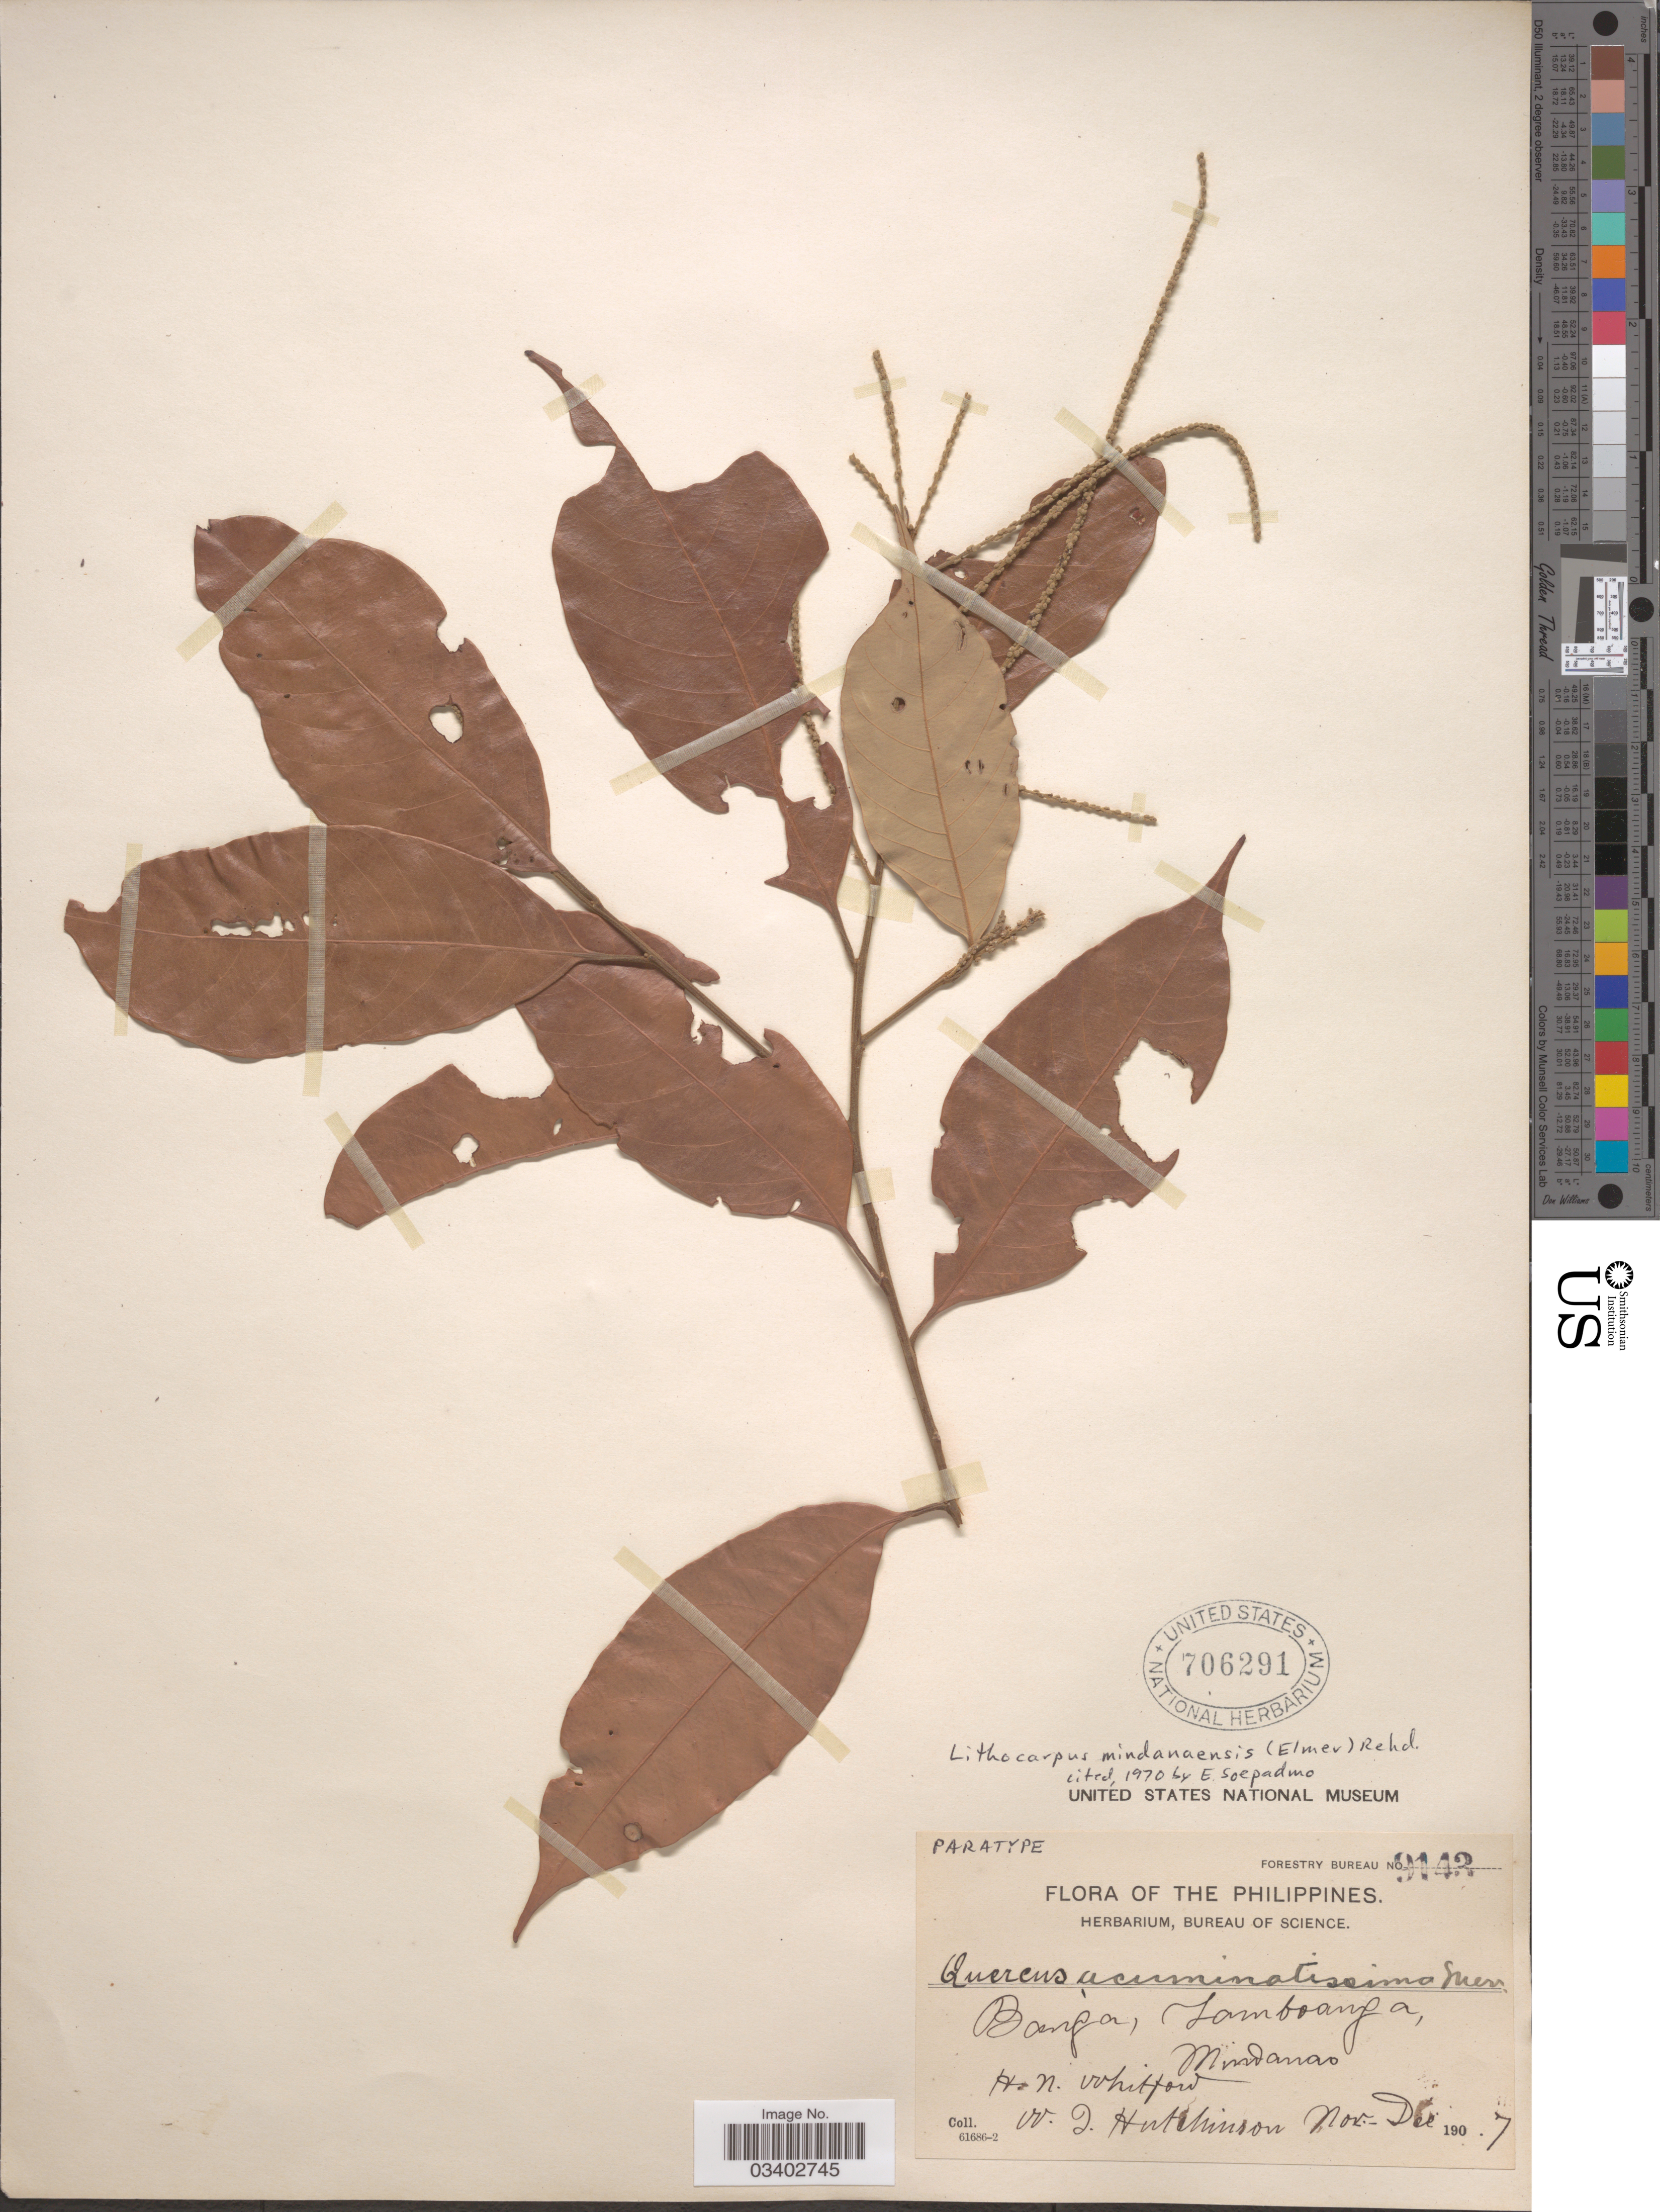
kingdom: Plantae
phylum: Tracheophyta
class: Magnoliopsida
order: Fagales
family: Fagaceae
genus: Lithocarpus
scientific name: Lithocarpus mindanaensis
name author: (Elmer) Rehder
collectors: H. N. Whitford & W. I. Hutchinson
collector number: Forestry Bureau 9143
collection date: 1907-11/1907-12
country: Philippines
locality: Banga, Zamboanga, Mindanao.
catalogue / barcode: US 706291